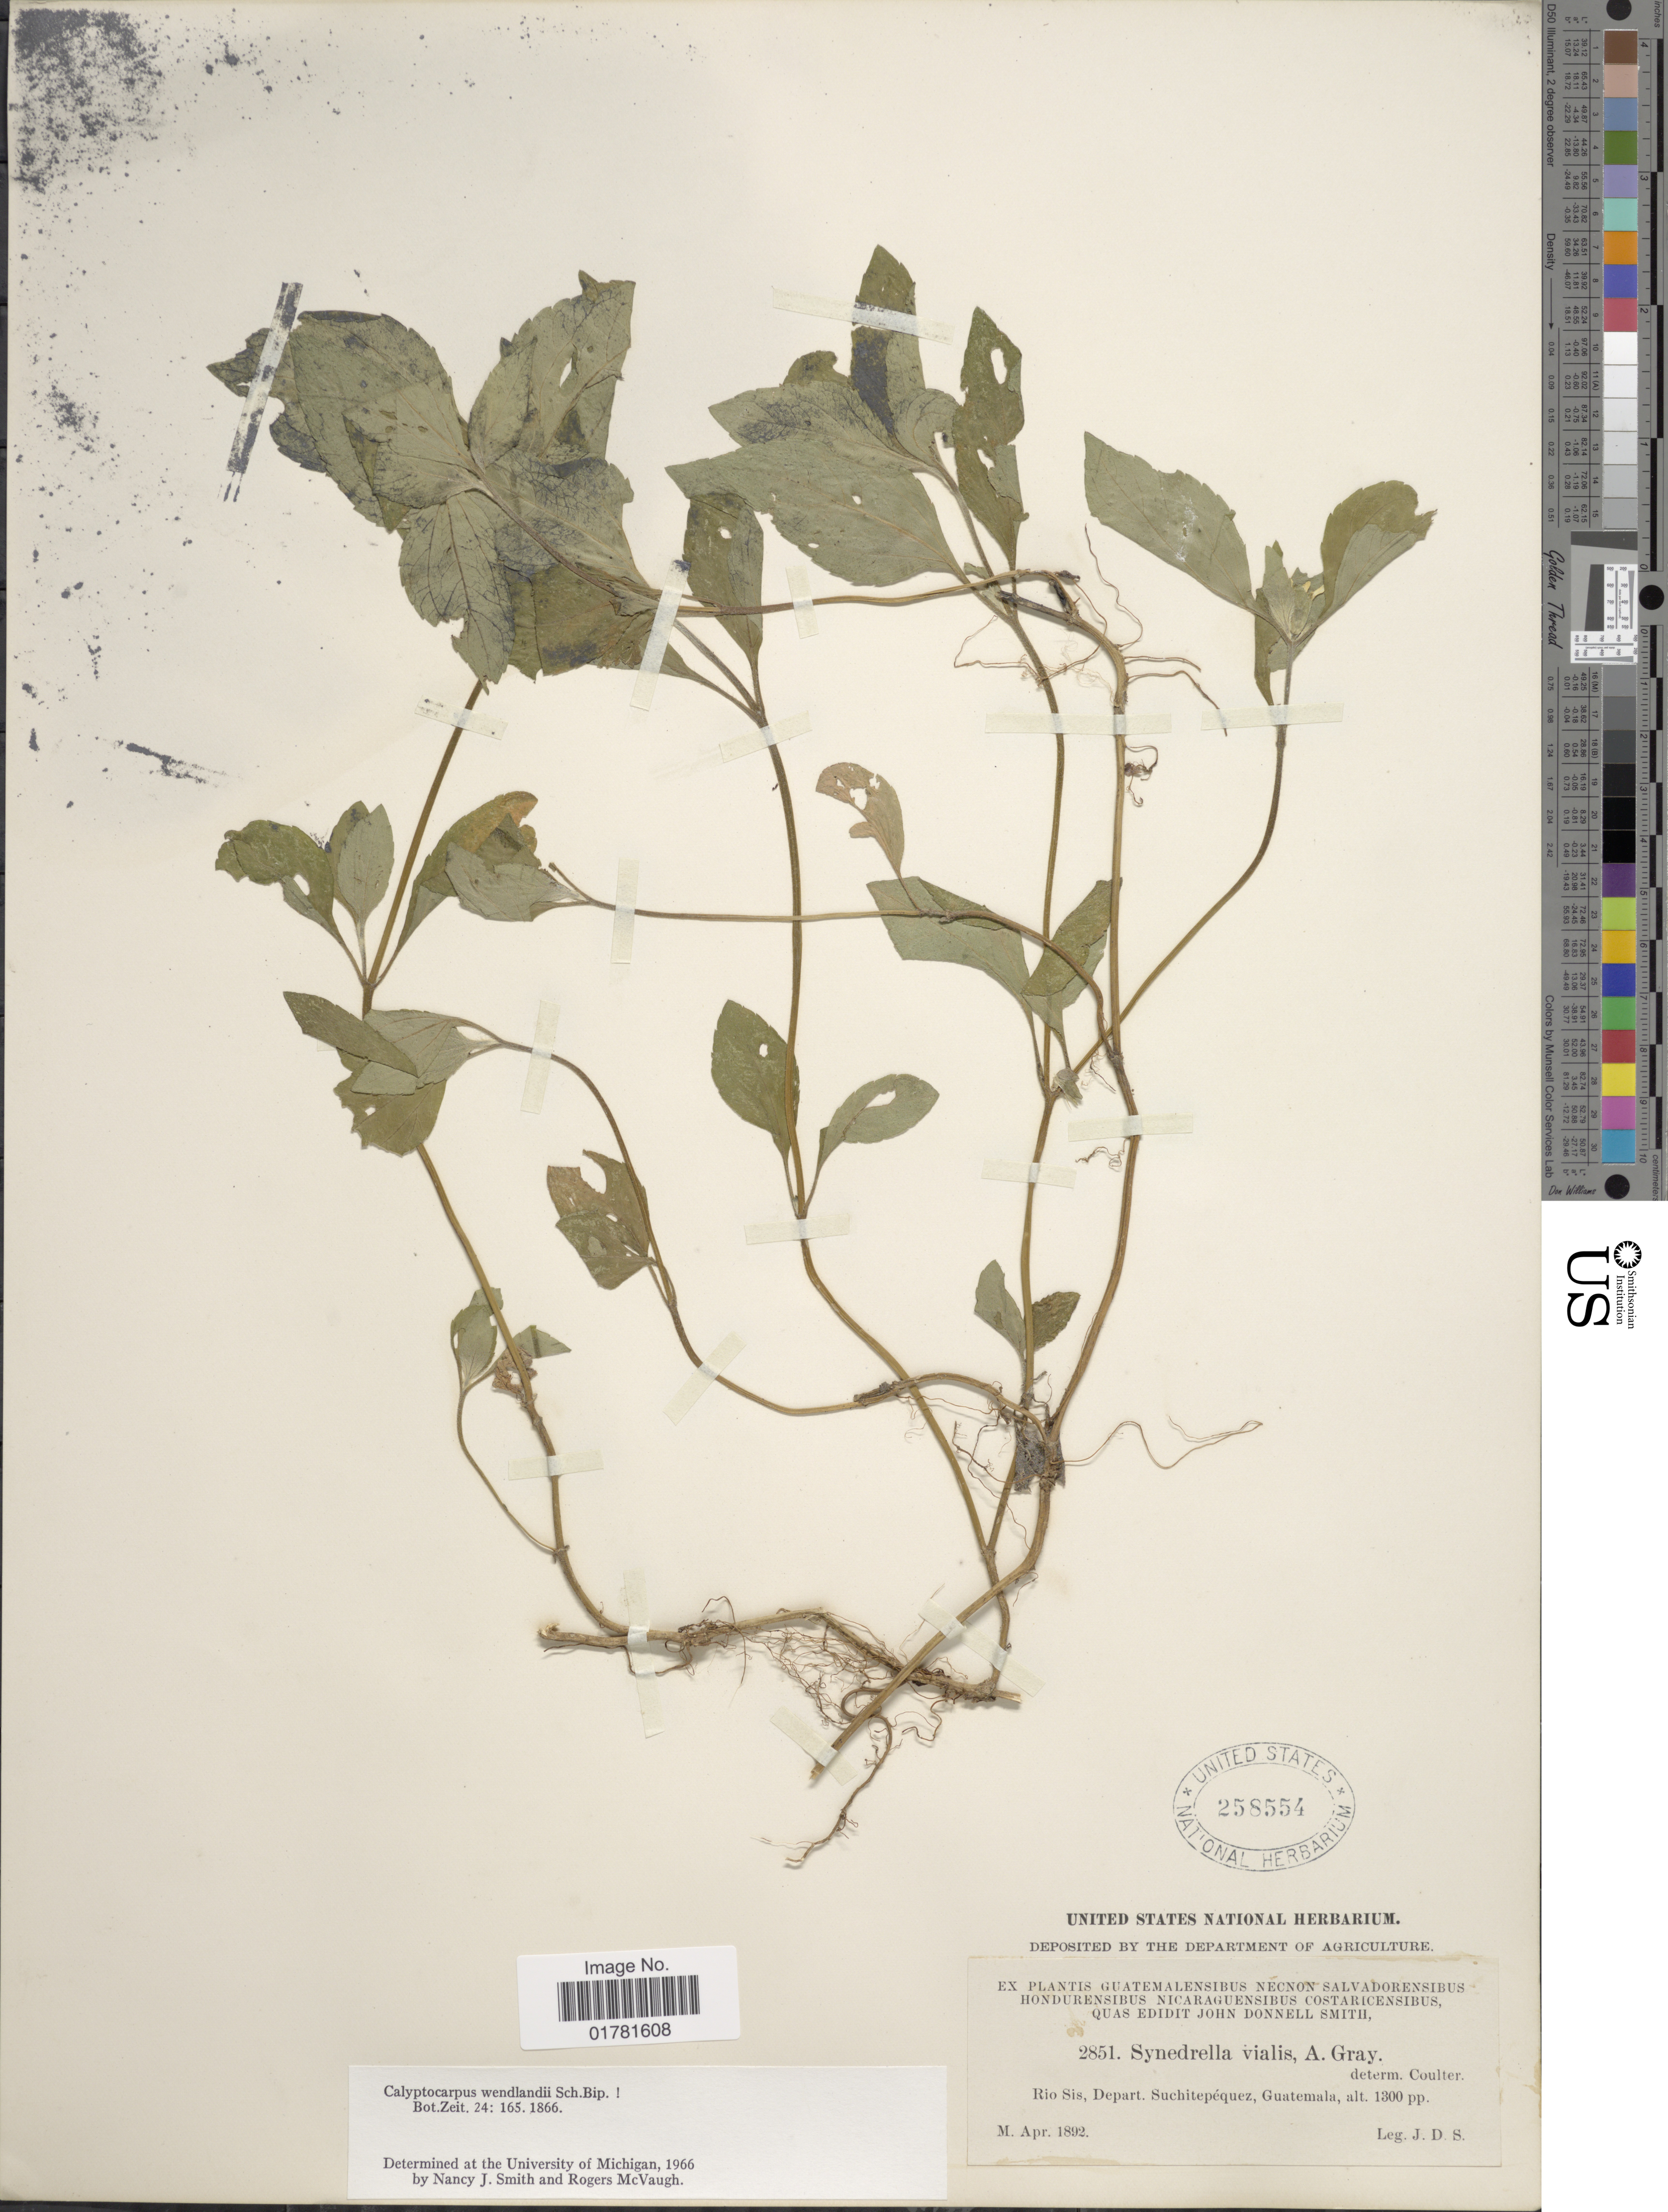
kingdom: Plantae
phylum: Tracheophyta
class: Magnoliopsida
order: Asterales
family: Asteraceae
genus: Calyptocarpus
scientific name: Calyptocarpus wendlandii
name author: Sch. Bip.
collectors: J. Donnell Smith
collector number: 2851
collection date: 1892-04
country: Guatemala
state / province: Suchitepéquez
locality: Guatemalensibus Necnon Salvadorensibus, Rio Sis, Depart Suchitepéquez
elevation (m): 396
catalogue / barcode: US 258554